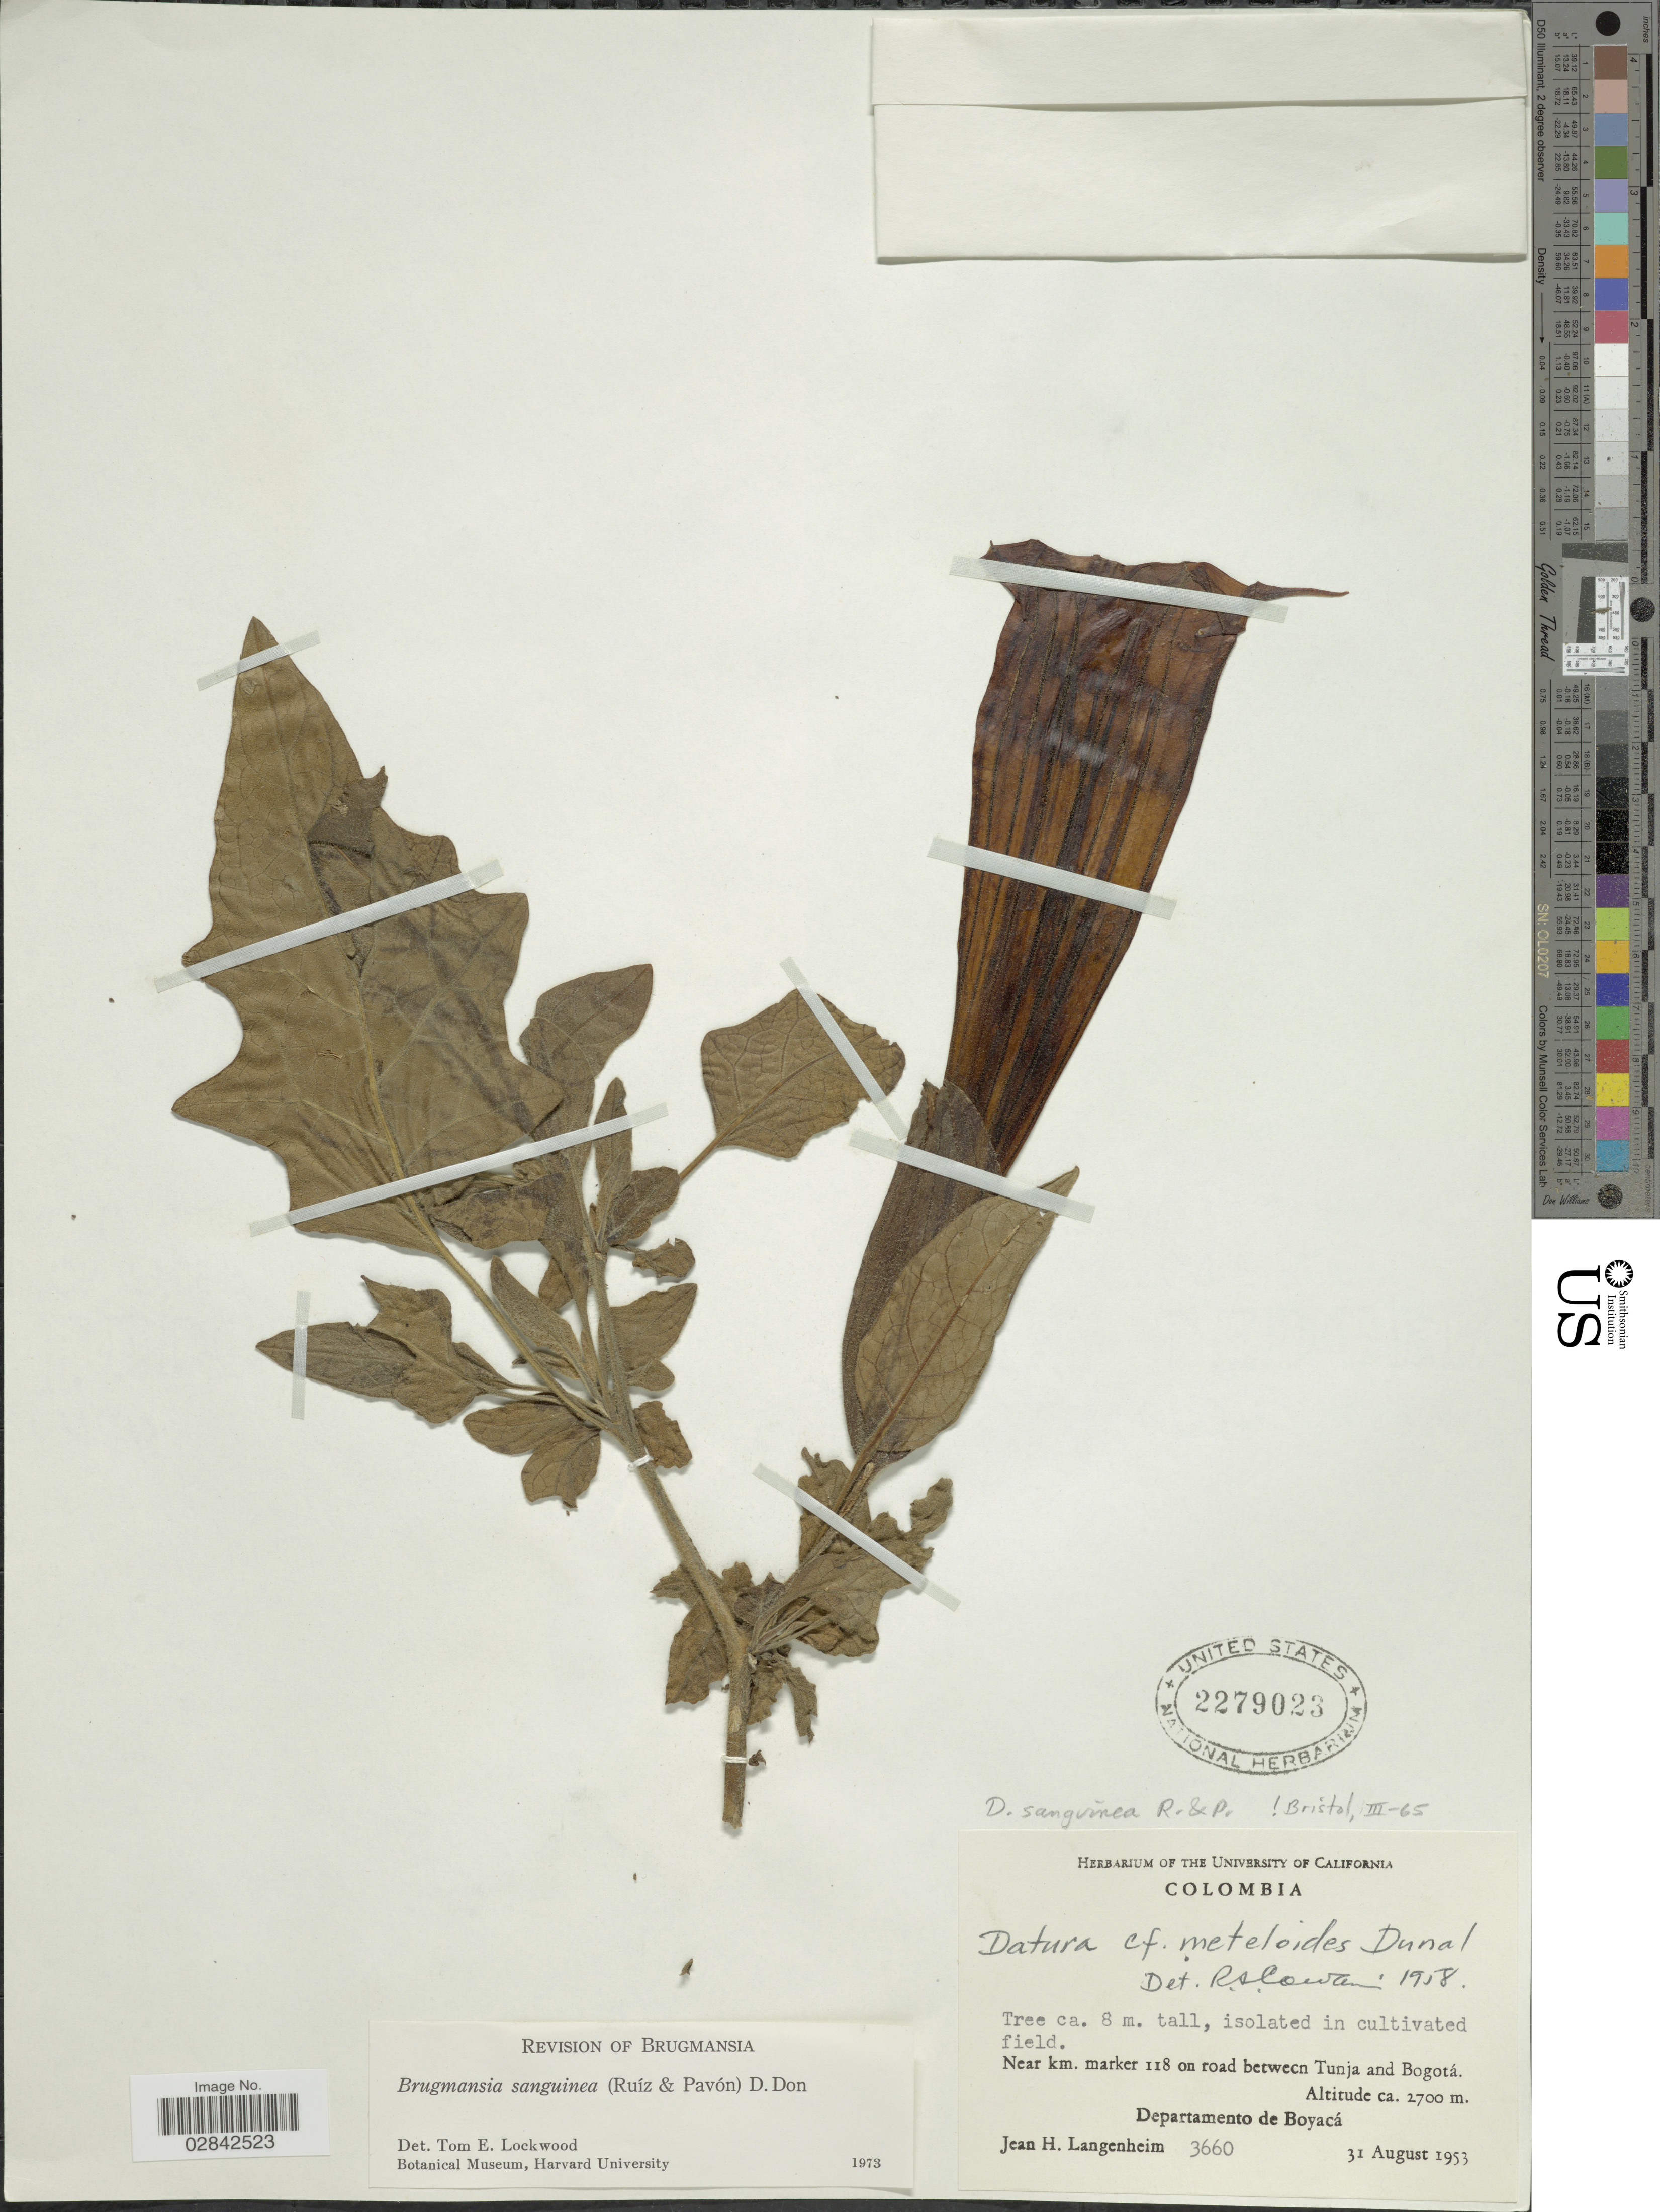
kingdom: Plantae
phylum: Tracheophyta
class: Magnoliopsida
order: Solanales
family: Solanaceae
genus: Brugmansia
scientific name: Brugmansia sanguinea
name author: (Ruiz & Pav.) D. Don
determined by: Lockwood, T. E.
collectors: J. H. Langenheim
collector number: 3660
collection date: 1953-08-31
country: Colombia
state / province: Boyacá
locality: Near km. marker 118 on road between Tunja and Bogotá, Departamento de Boyacá.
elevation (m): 2700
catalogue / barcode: US 2279023